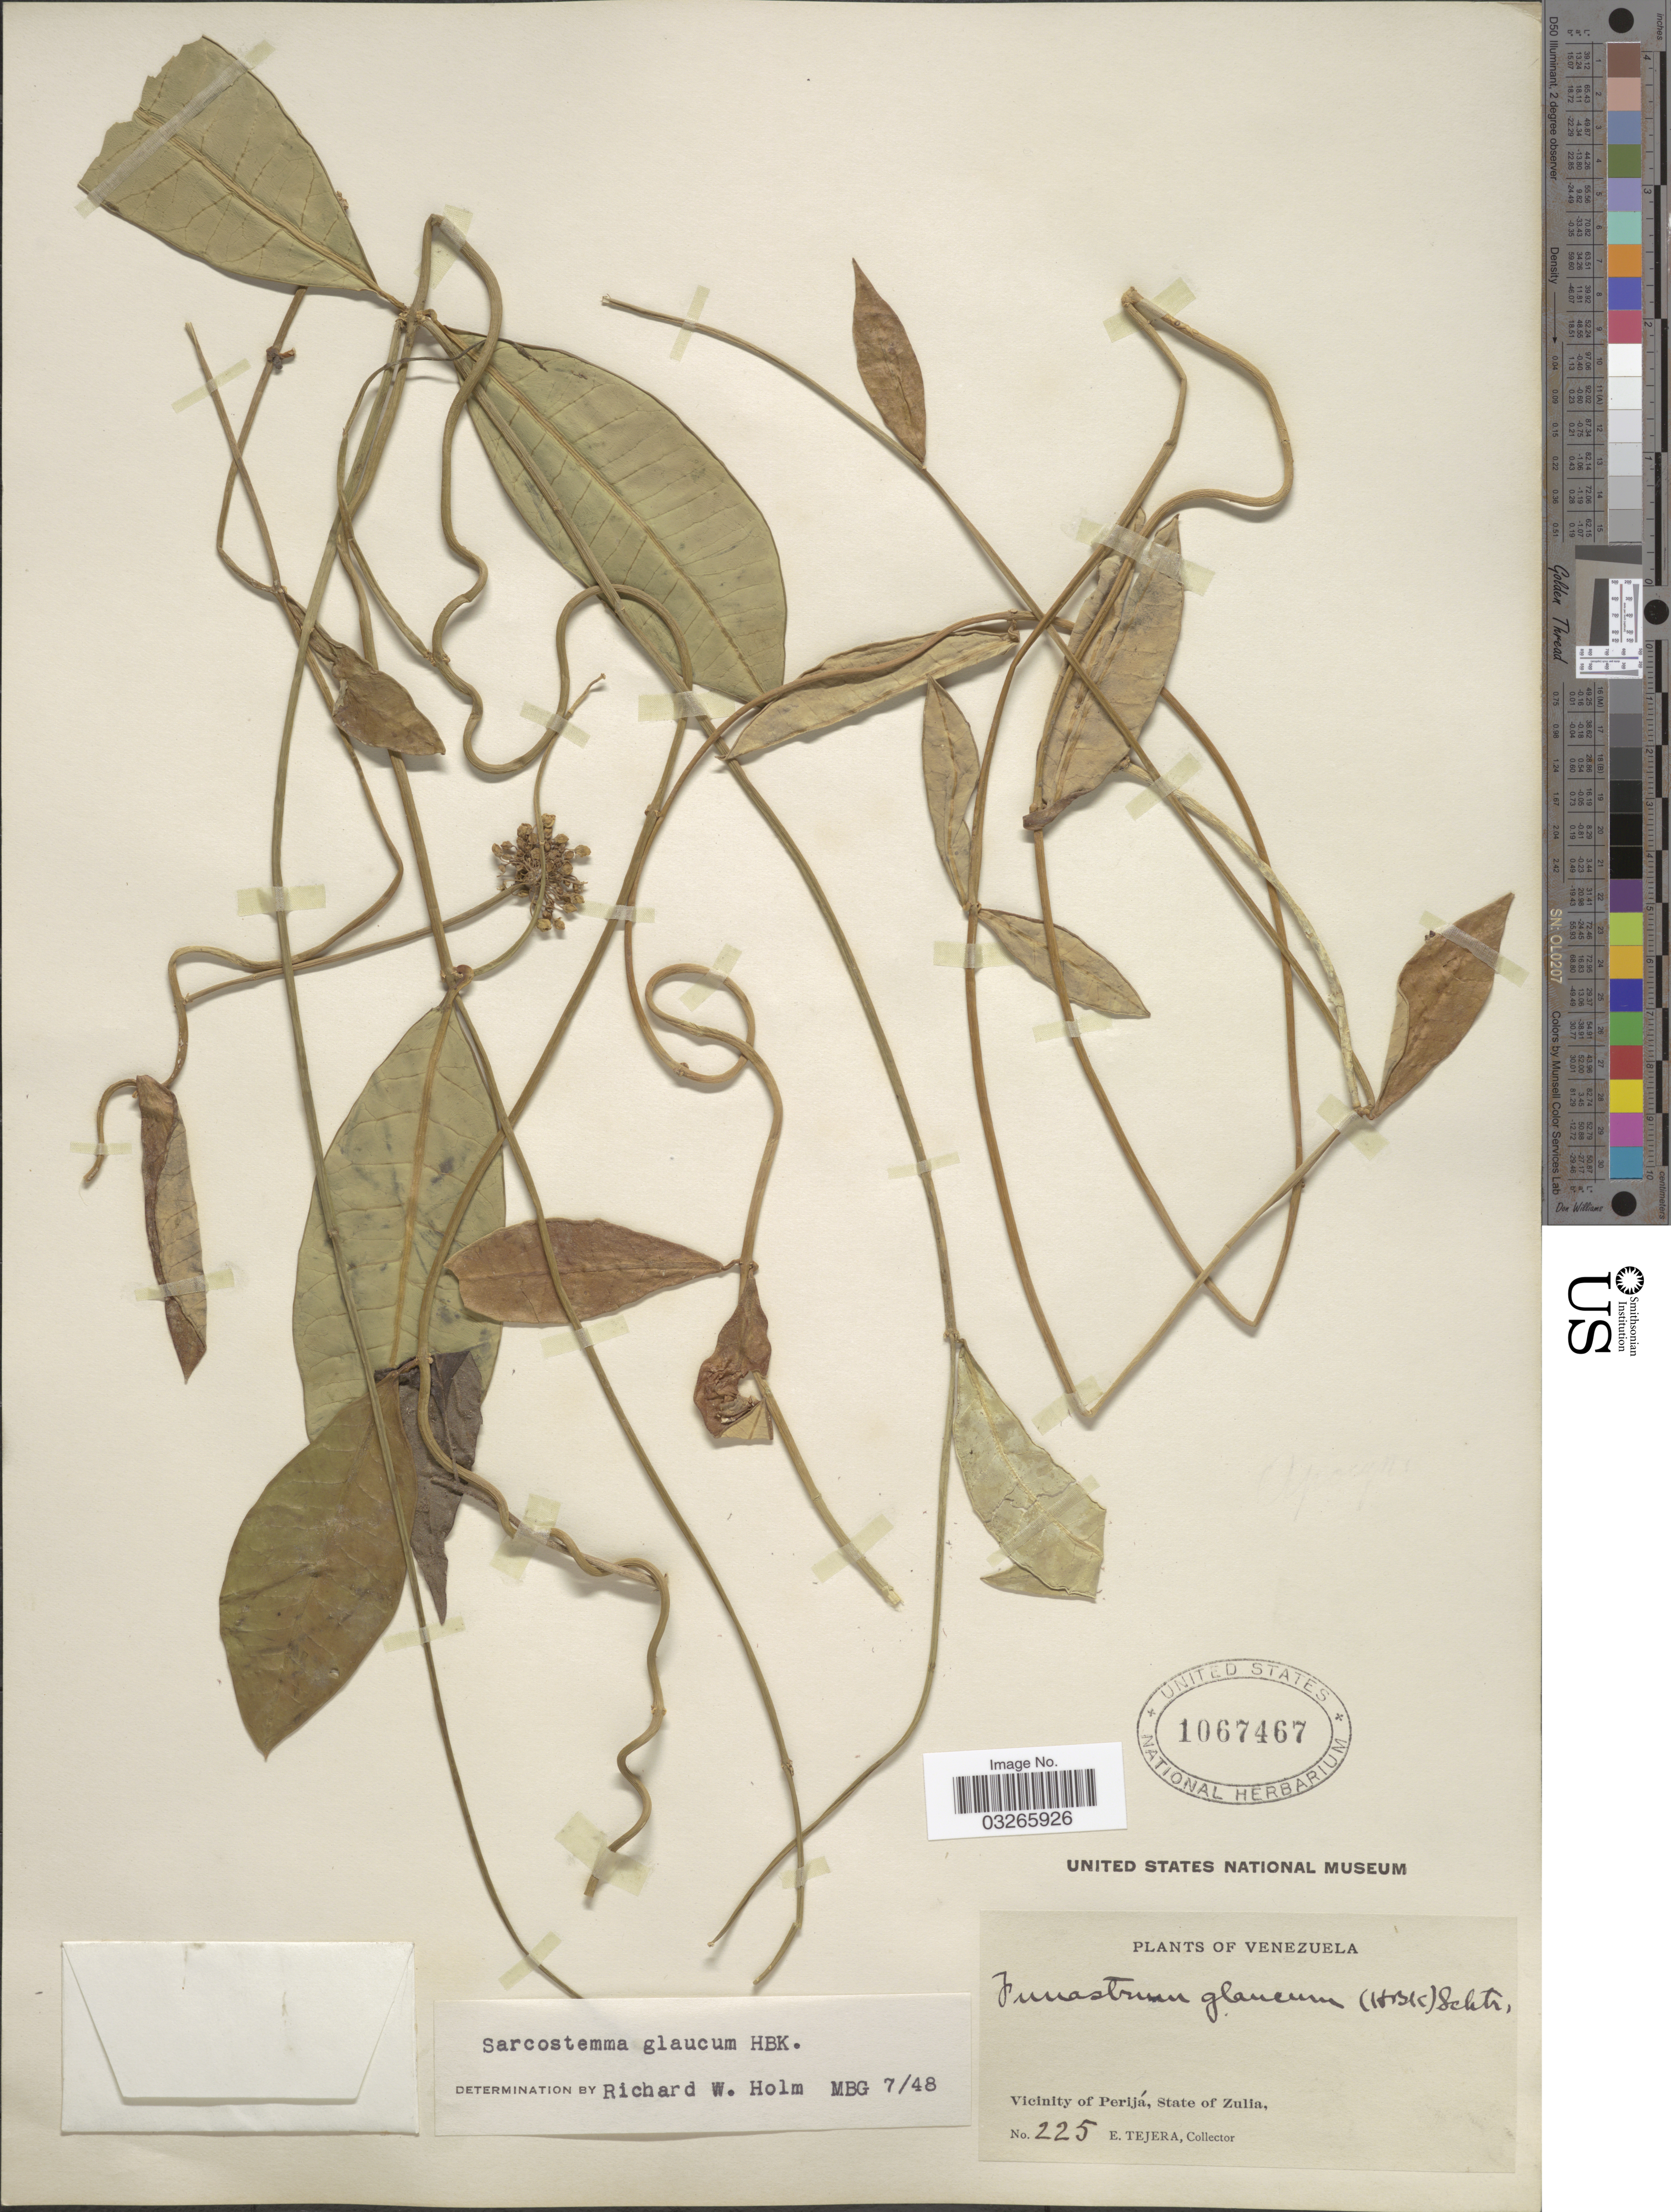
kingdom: Plantae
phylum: Tracheophyta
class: Magnoliopsida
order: Gentianales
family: Apocynaceae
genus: Sarcostemma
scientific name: Sarcostemma glaucum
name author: Kunth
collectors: E. Tejera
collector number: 225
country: Venezuela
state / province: Zulia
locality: Vicinity of Perijá, State of Zulia.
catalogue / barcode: US 1067467